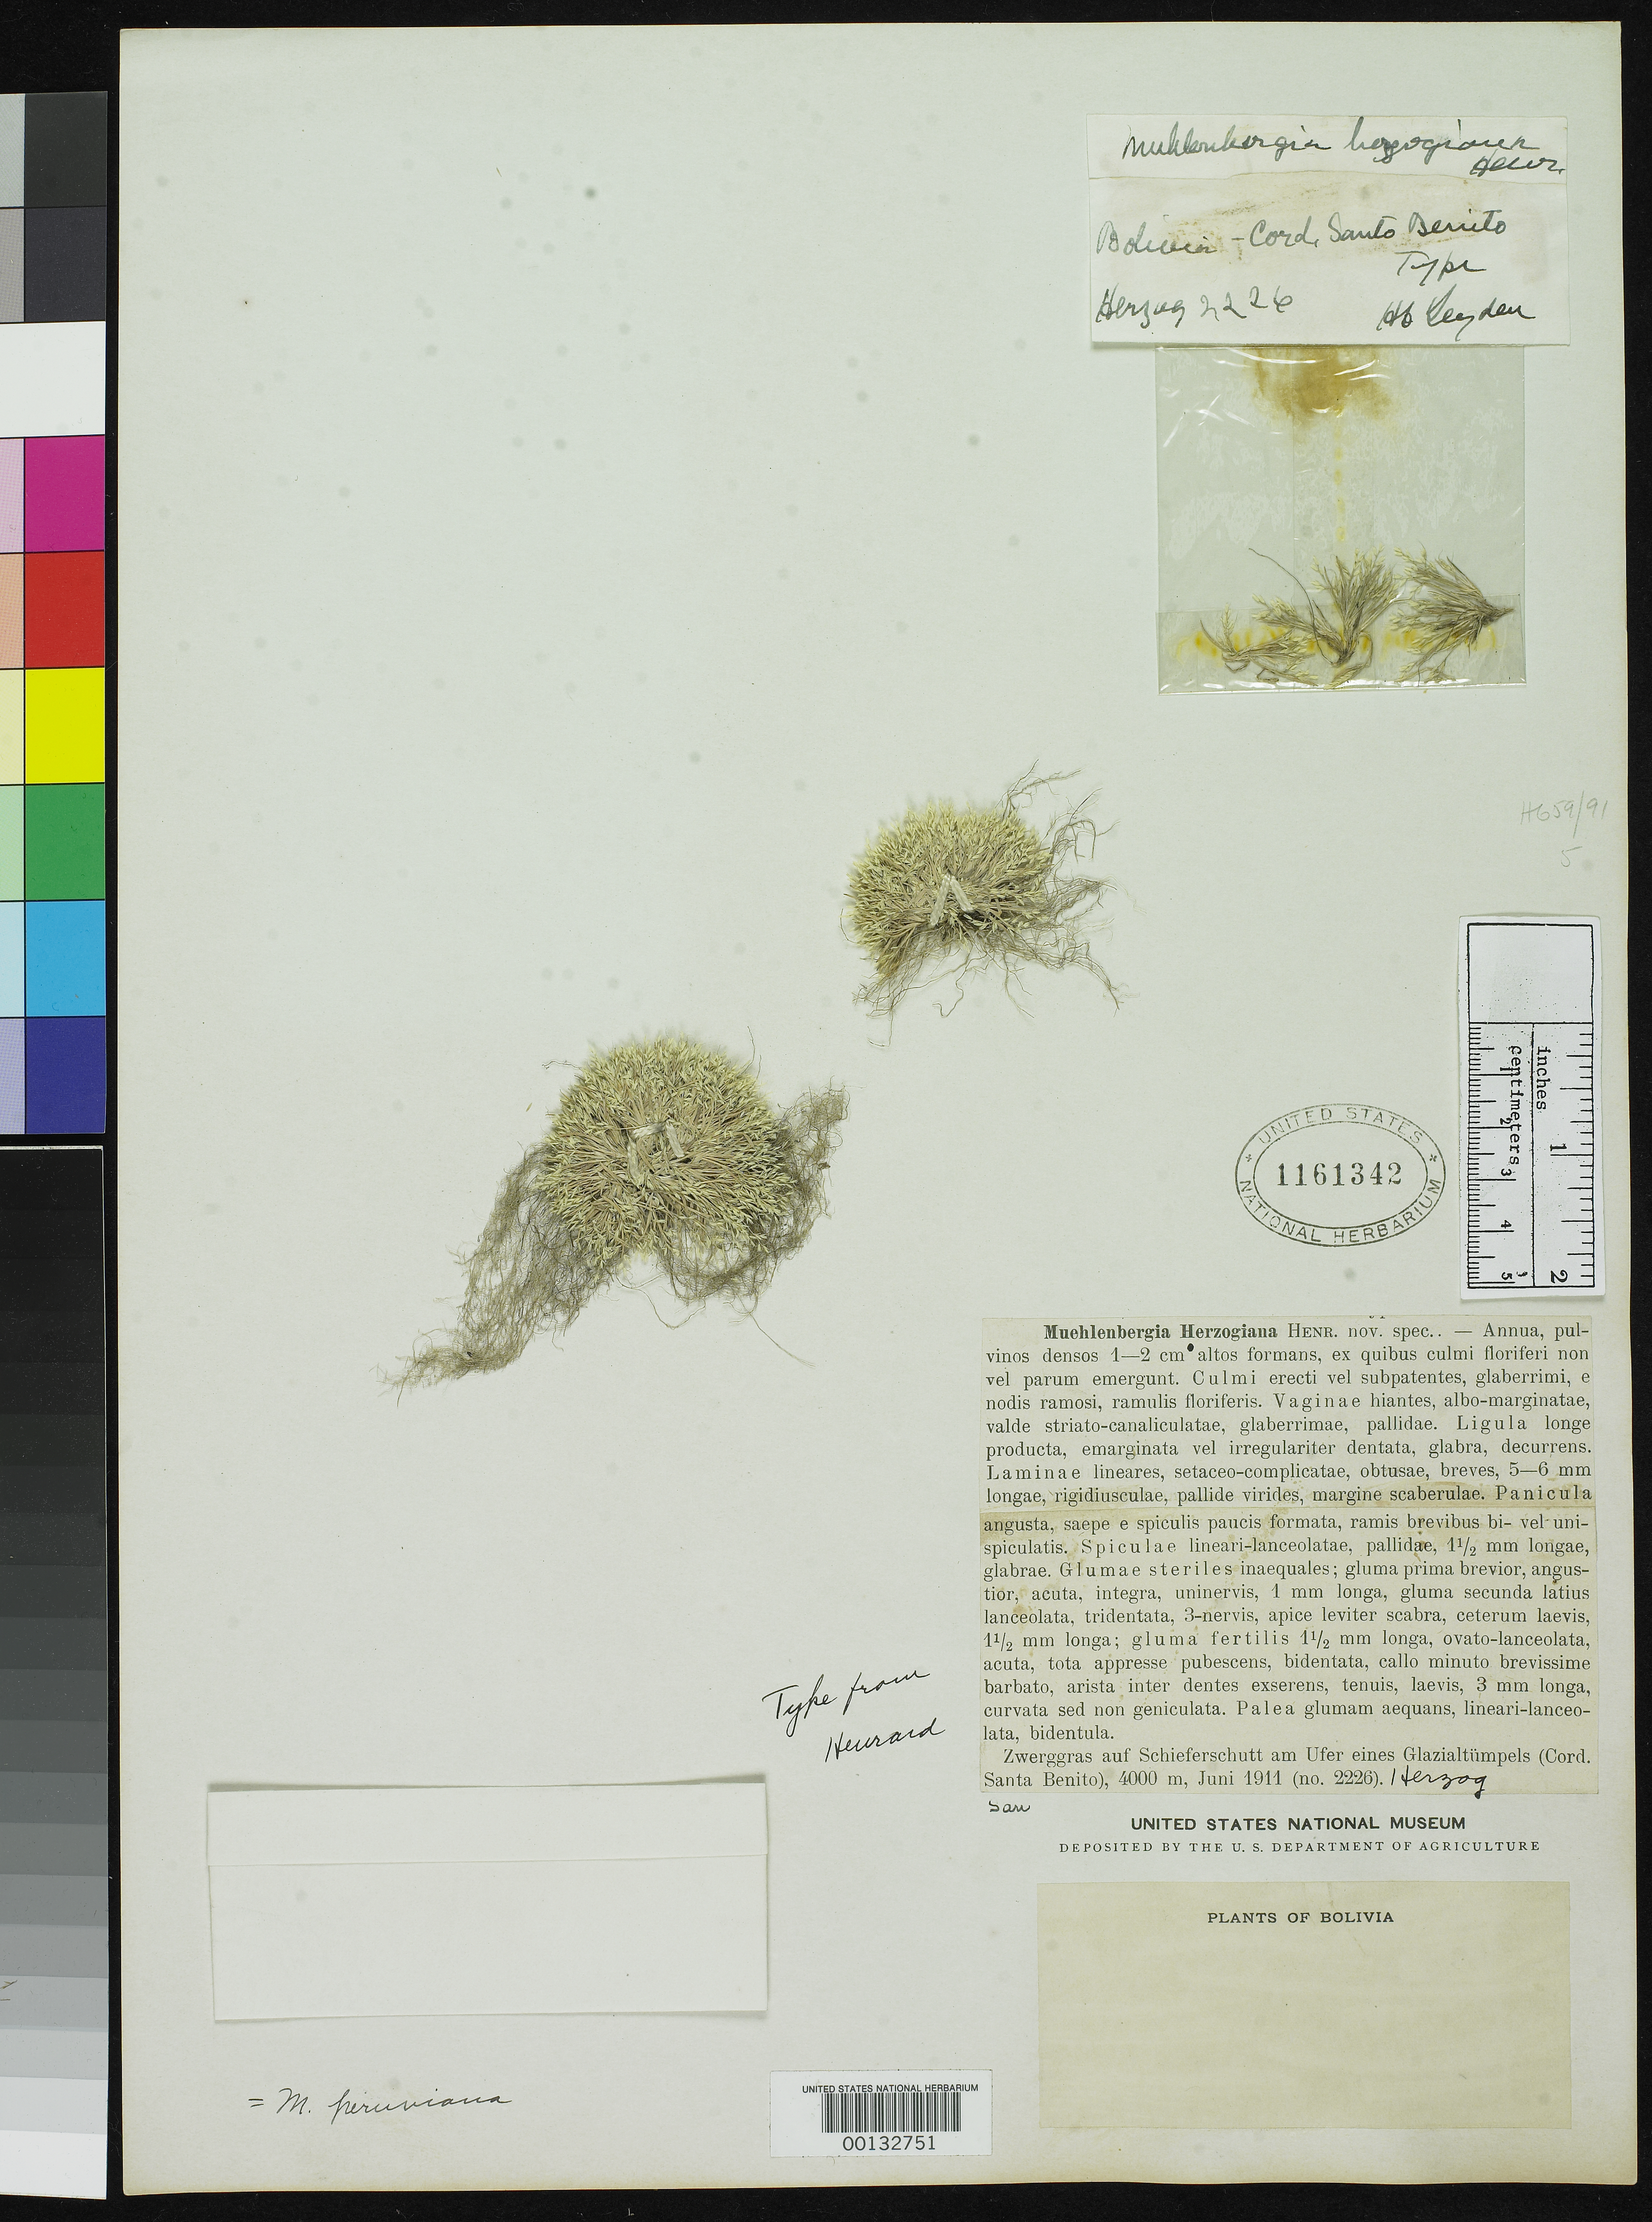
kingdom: Plantae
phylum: Tracheophyta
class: Liliopsida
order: Poales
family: Poaceae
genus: Muhlenbergia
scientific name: Muhlenbergia herzogiana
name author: Henr.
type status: Isotype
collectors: T. K. J. Herzog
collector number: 2226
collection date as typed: Jun 1911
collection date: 1911-06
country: Bolivia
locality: Cordillera Santo Benito.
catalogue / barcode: US 1161342